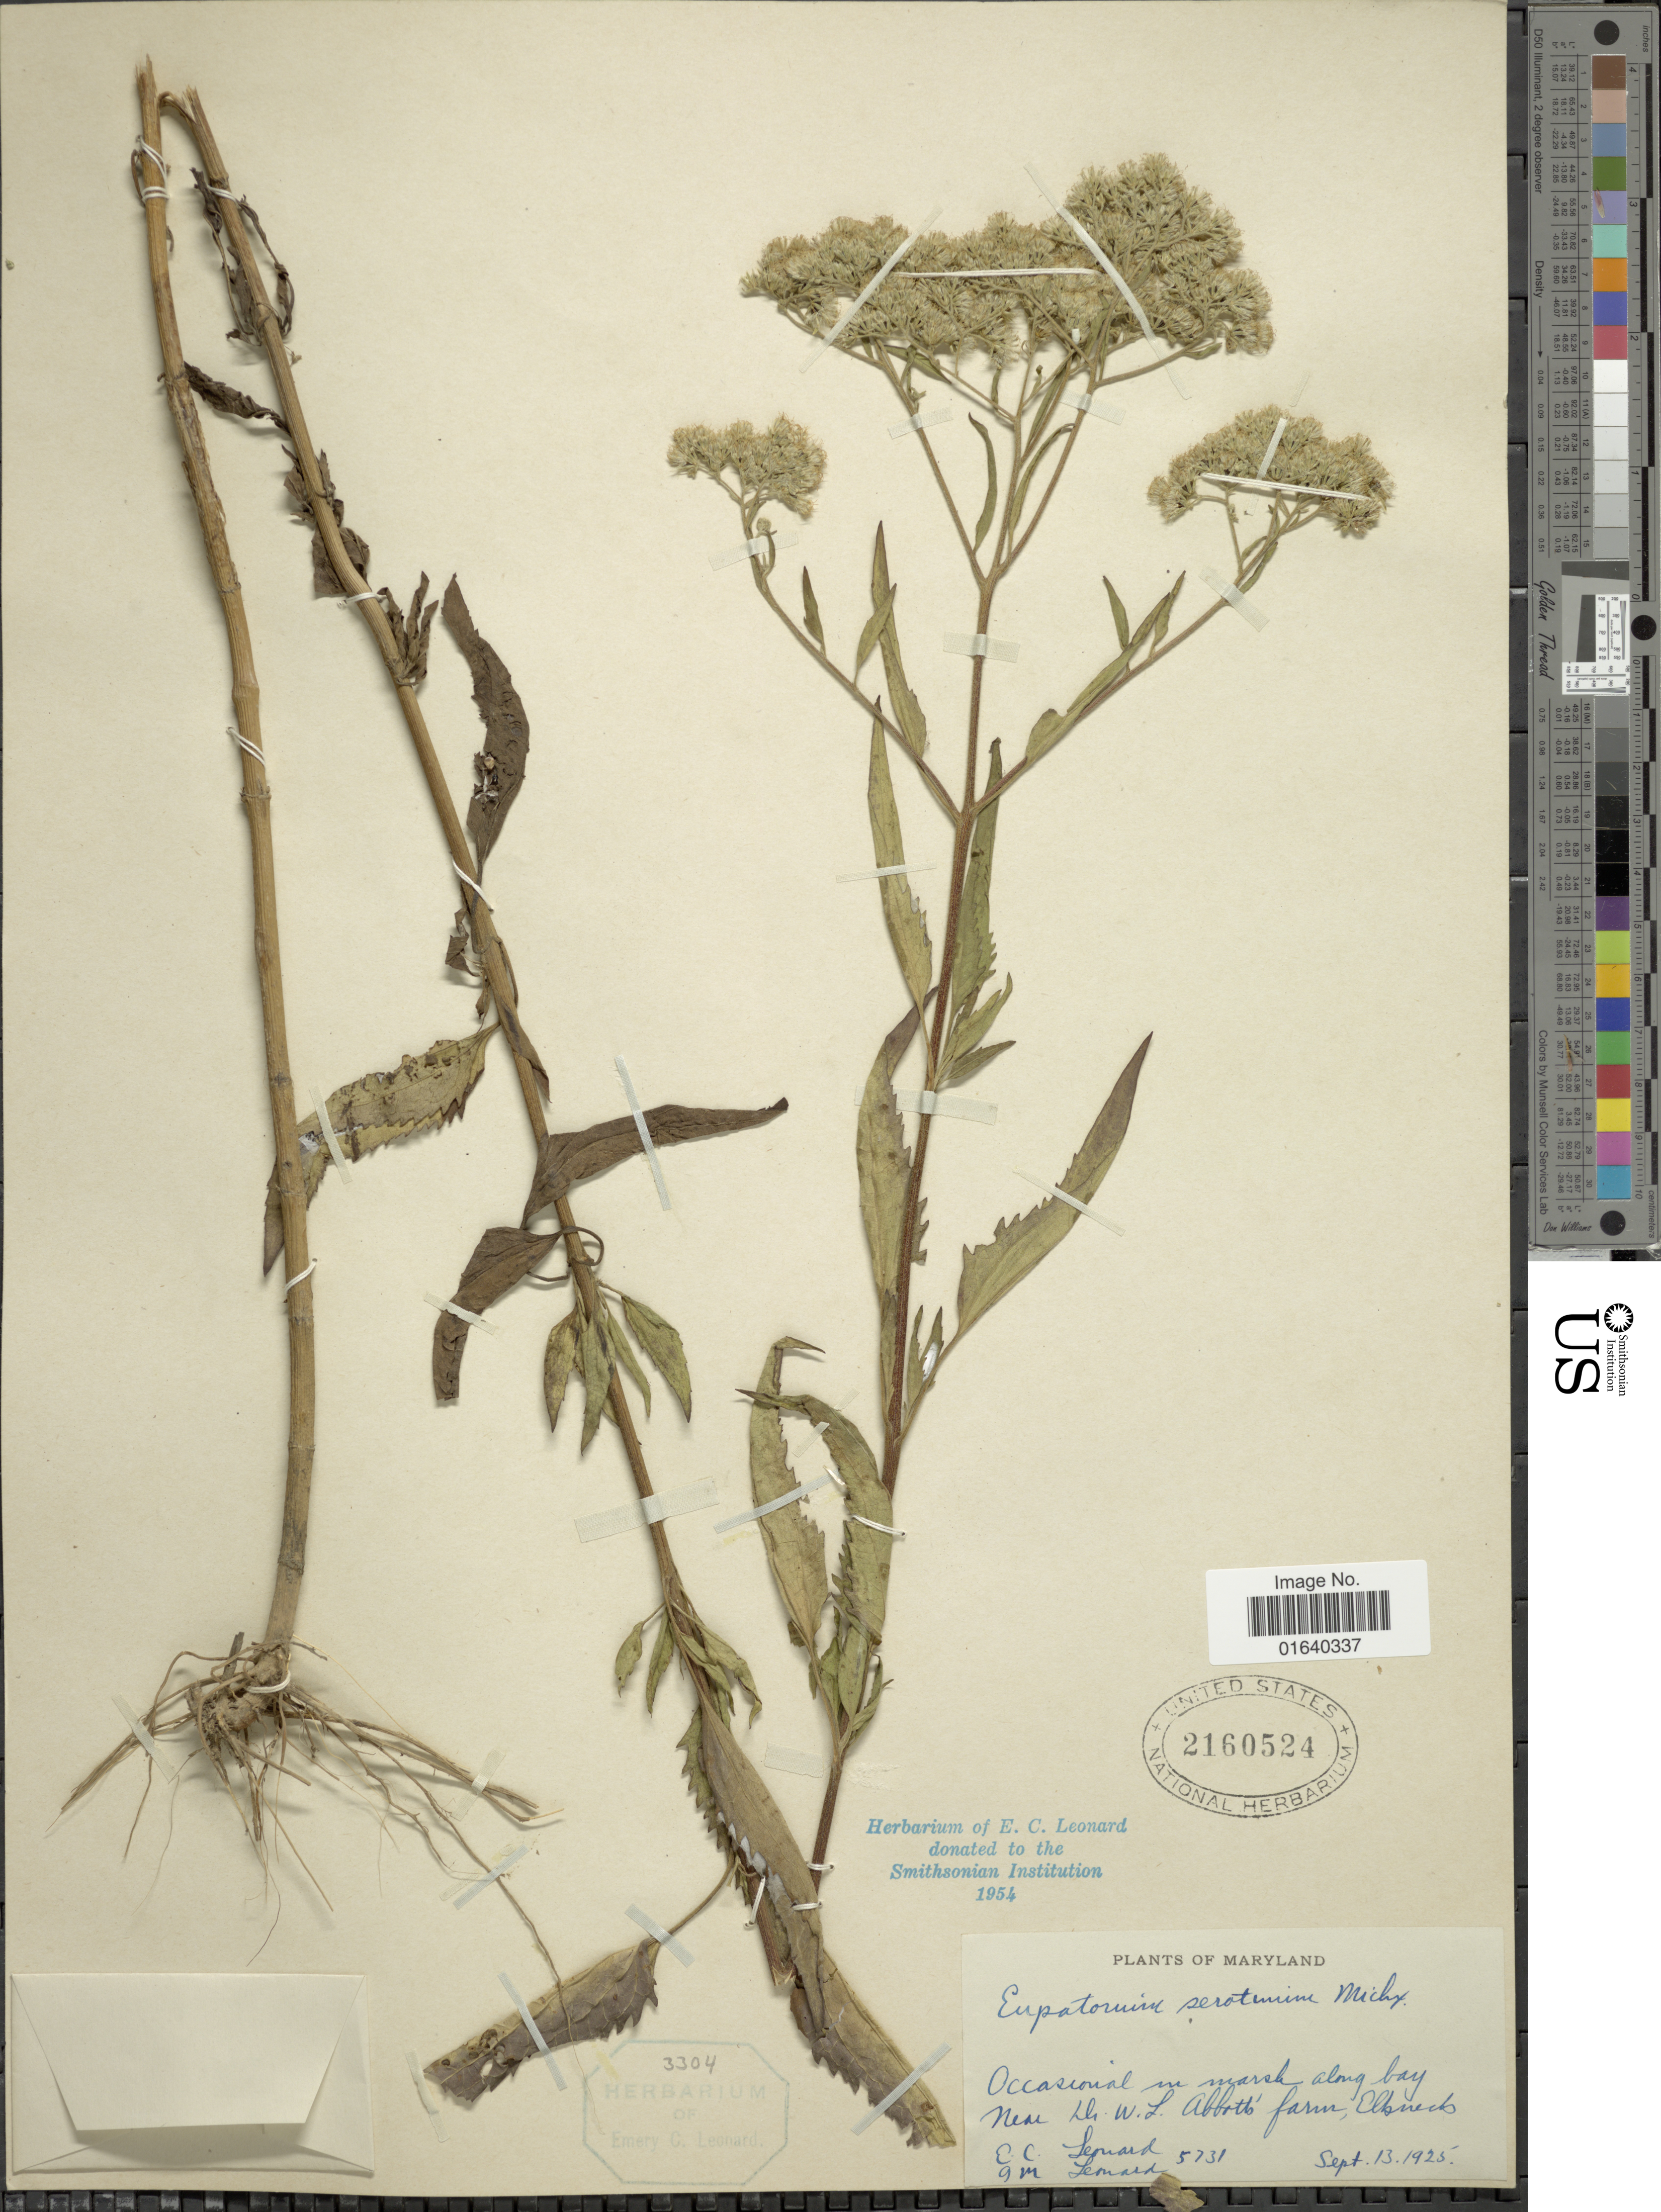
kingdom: Plantae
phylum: Tracheophyta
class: Magnoliopsida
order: Asterales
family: Asteraceae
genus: Eupatorium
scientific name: Eupatorium serotinum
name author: Michx.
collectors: E. C. Leonard & G. M. Leonard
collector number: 5731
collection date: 1925-09-13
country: United States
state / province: Maryland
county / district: Cecil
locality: Occasional in marsh along bay Near Dr. W.L. Abbott's farm, Elkneck.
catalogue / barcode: US 2160524